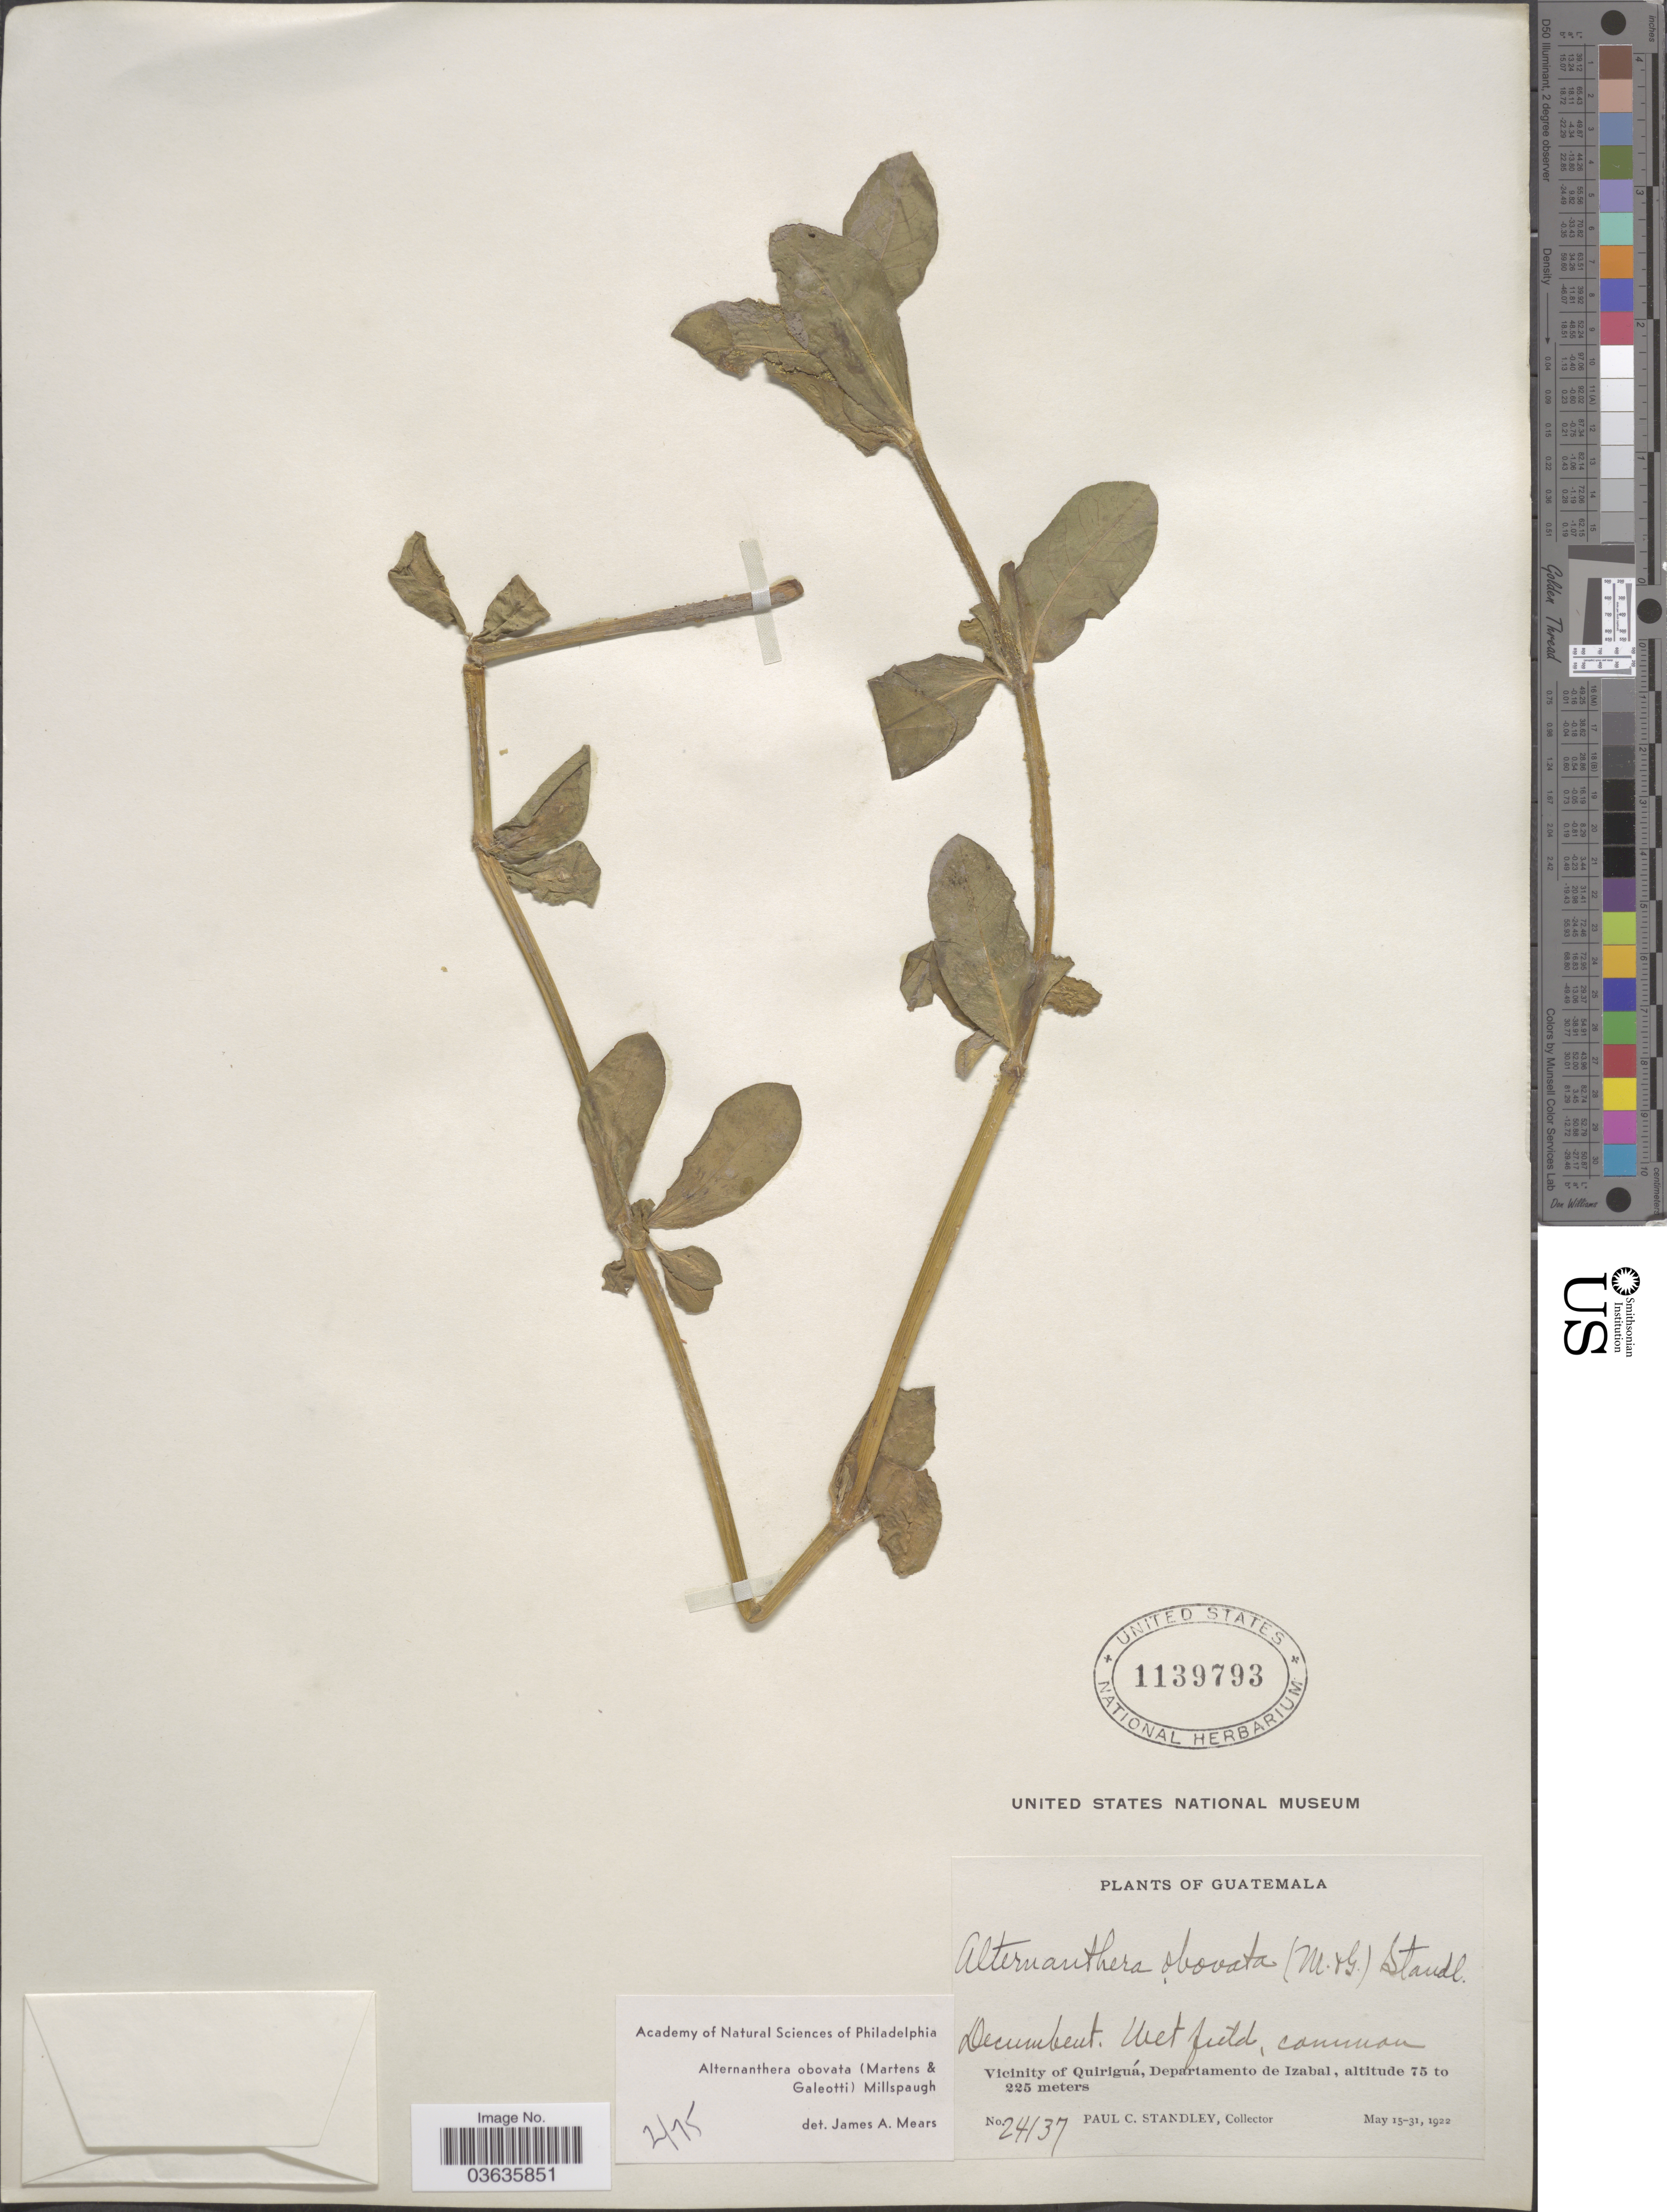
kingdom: Plantae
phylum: Tracheophyta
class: Magnoliopsida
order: Caryophyllales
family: Amaranthaceae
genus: Alternanthera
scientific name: Alternanthera obovata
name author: (M. Martens) Millsp.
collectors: P. C. Standley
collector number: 24137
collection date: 1922-05-15/1922-05-31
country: Guatemala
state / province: Izabal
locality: Vicinity of Quiriguá, Departamento de Izabal.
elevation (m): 75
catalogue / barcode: US 1139793